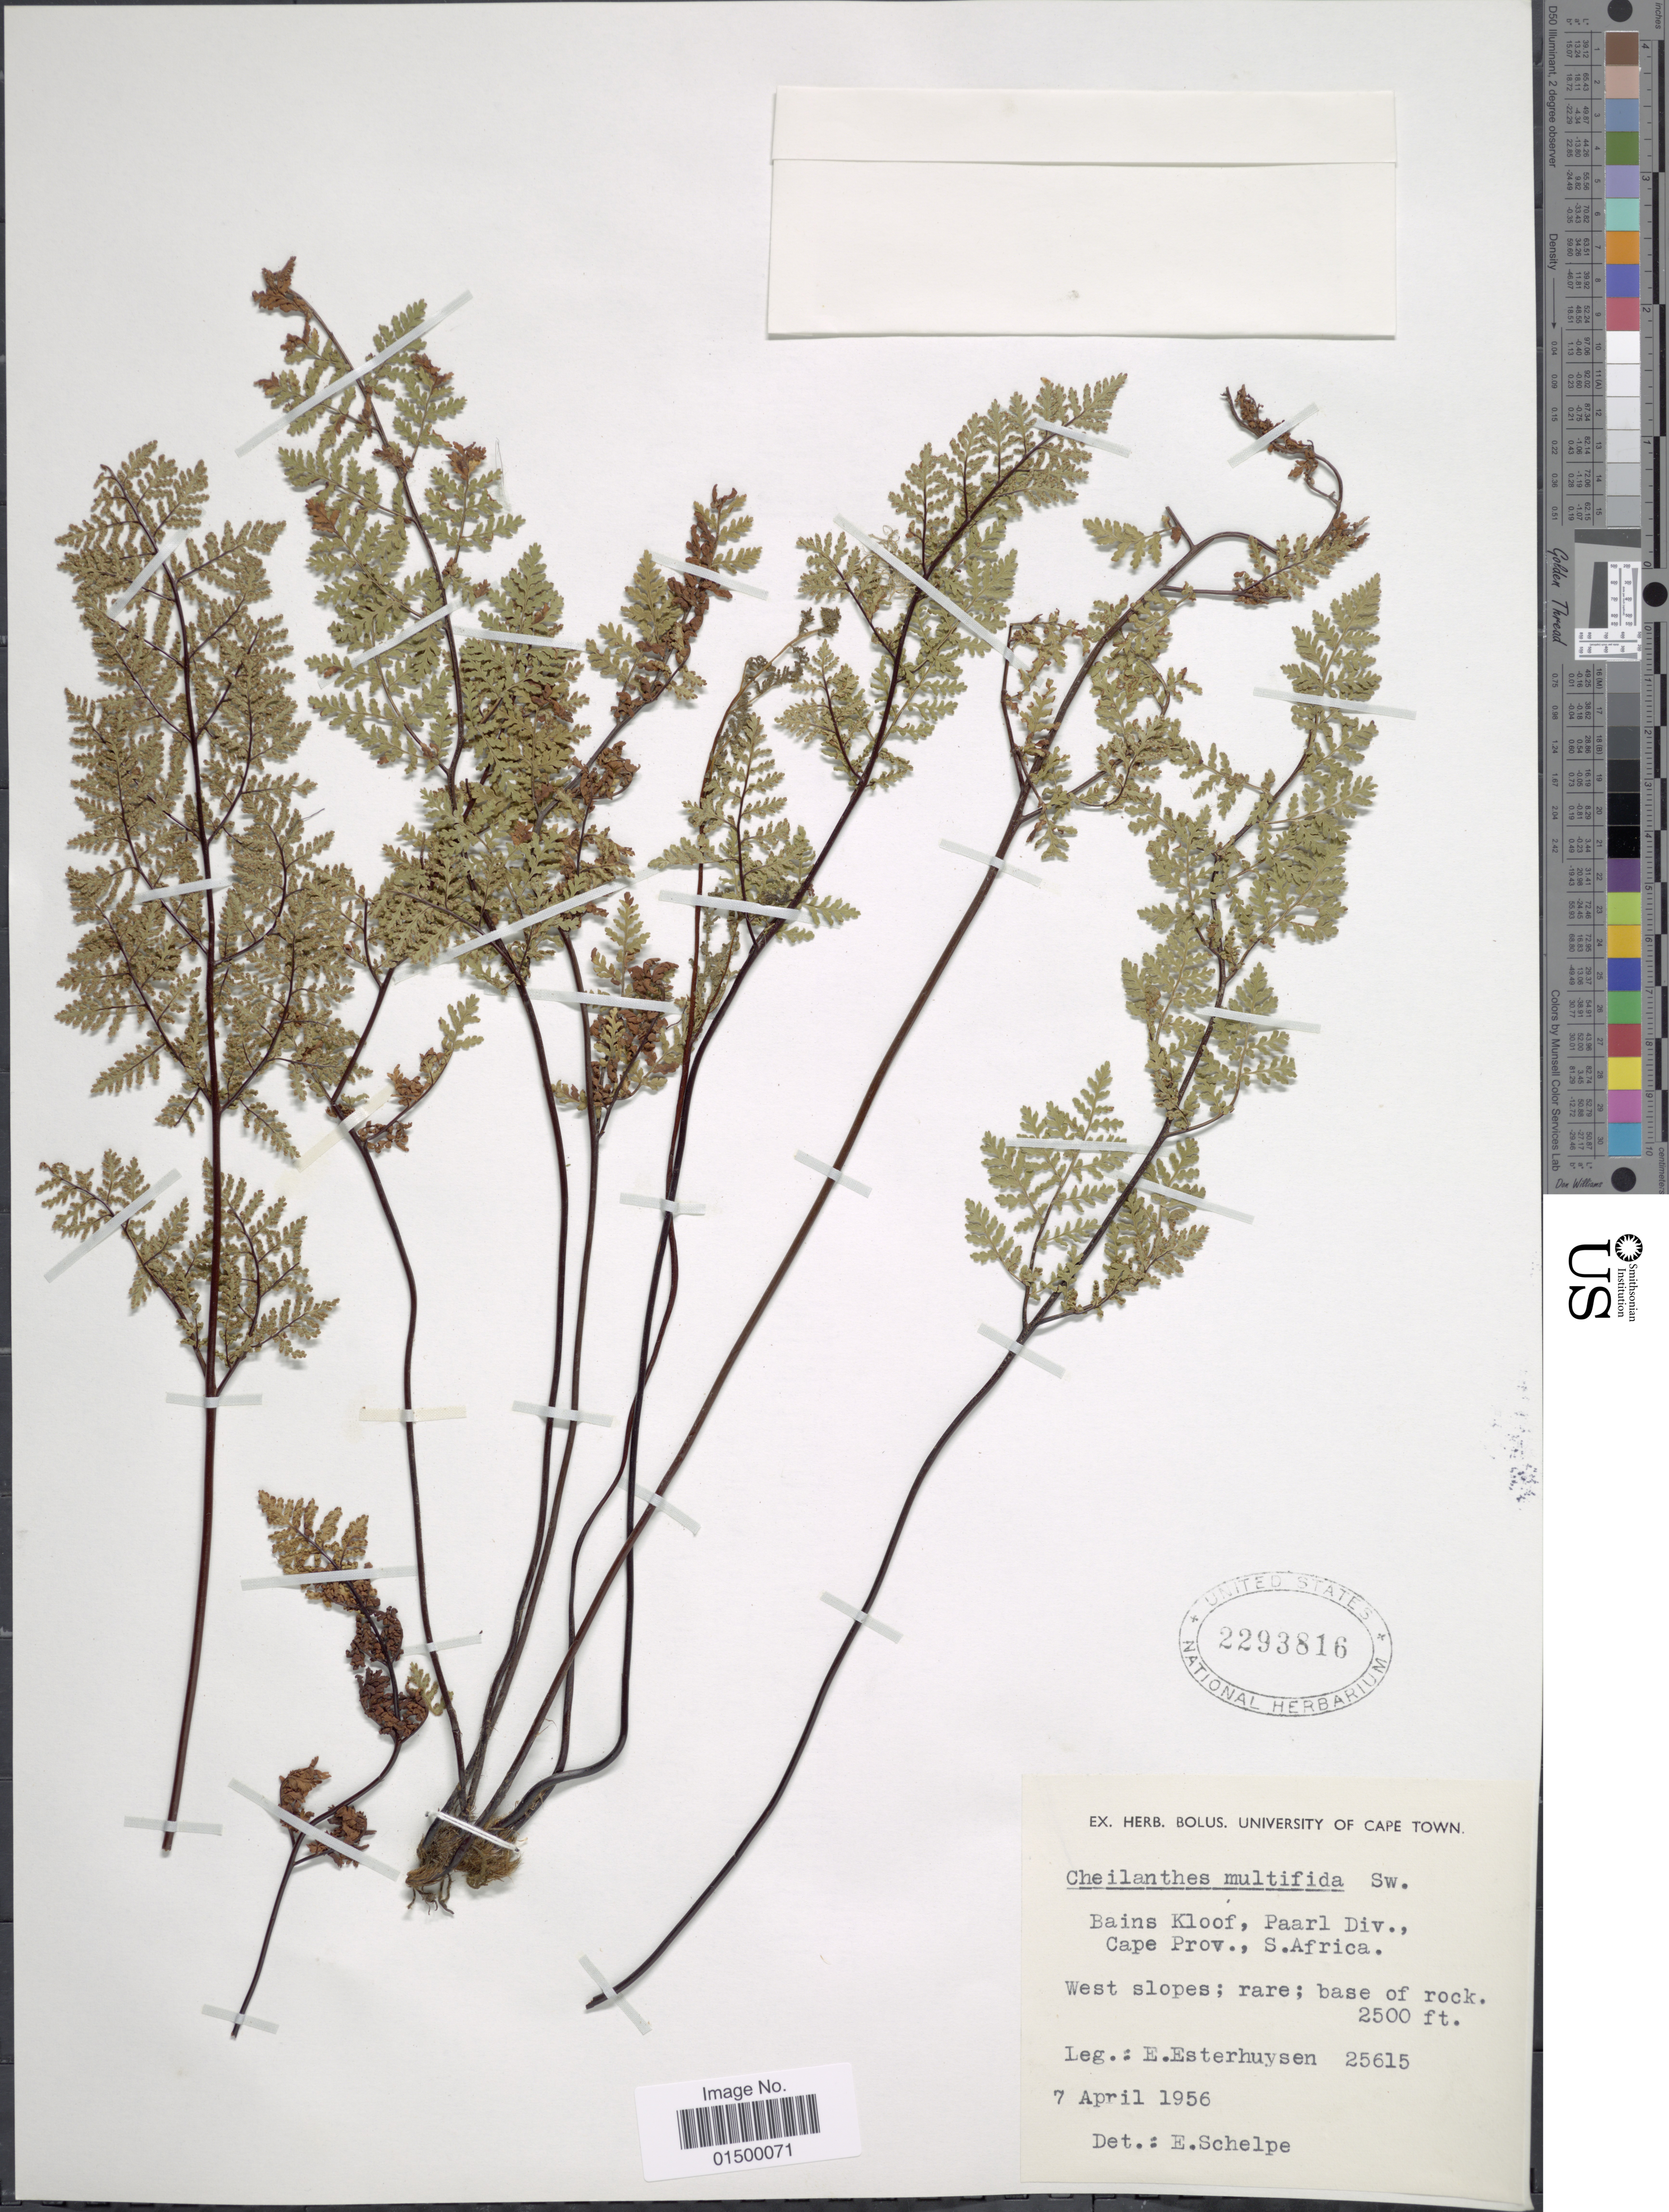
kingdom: Plantae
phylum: Tracheophyta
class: Polypodiopsida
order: Polypodiales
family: Pteridaceae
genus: Cheilanthes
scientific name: Cheilanthes multifida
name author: Sw.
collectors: E. E. Esterhuysen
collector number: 25675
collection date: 1956-04-07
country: South Africa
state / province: Western Cape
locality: Bains Kloof , Paarl Div., Cape Prov., S. Africa.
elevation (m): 762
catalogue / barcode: US 2293816